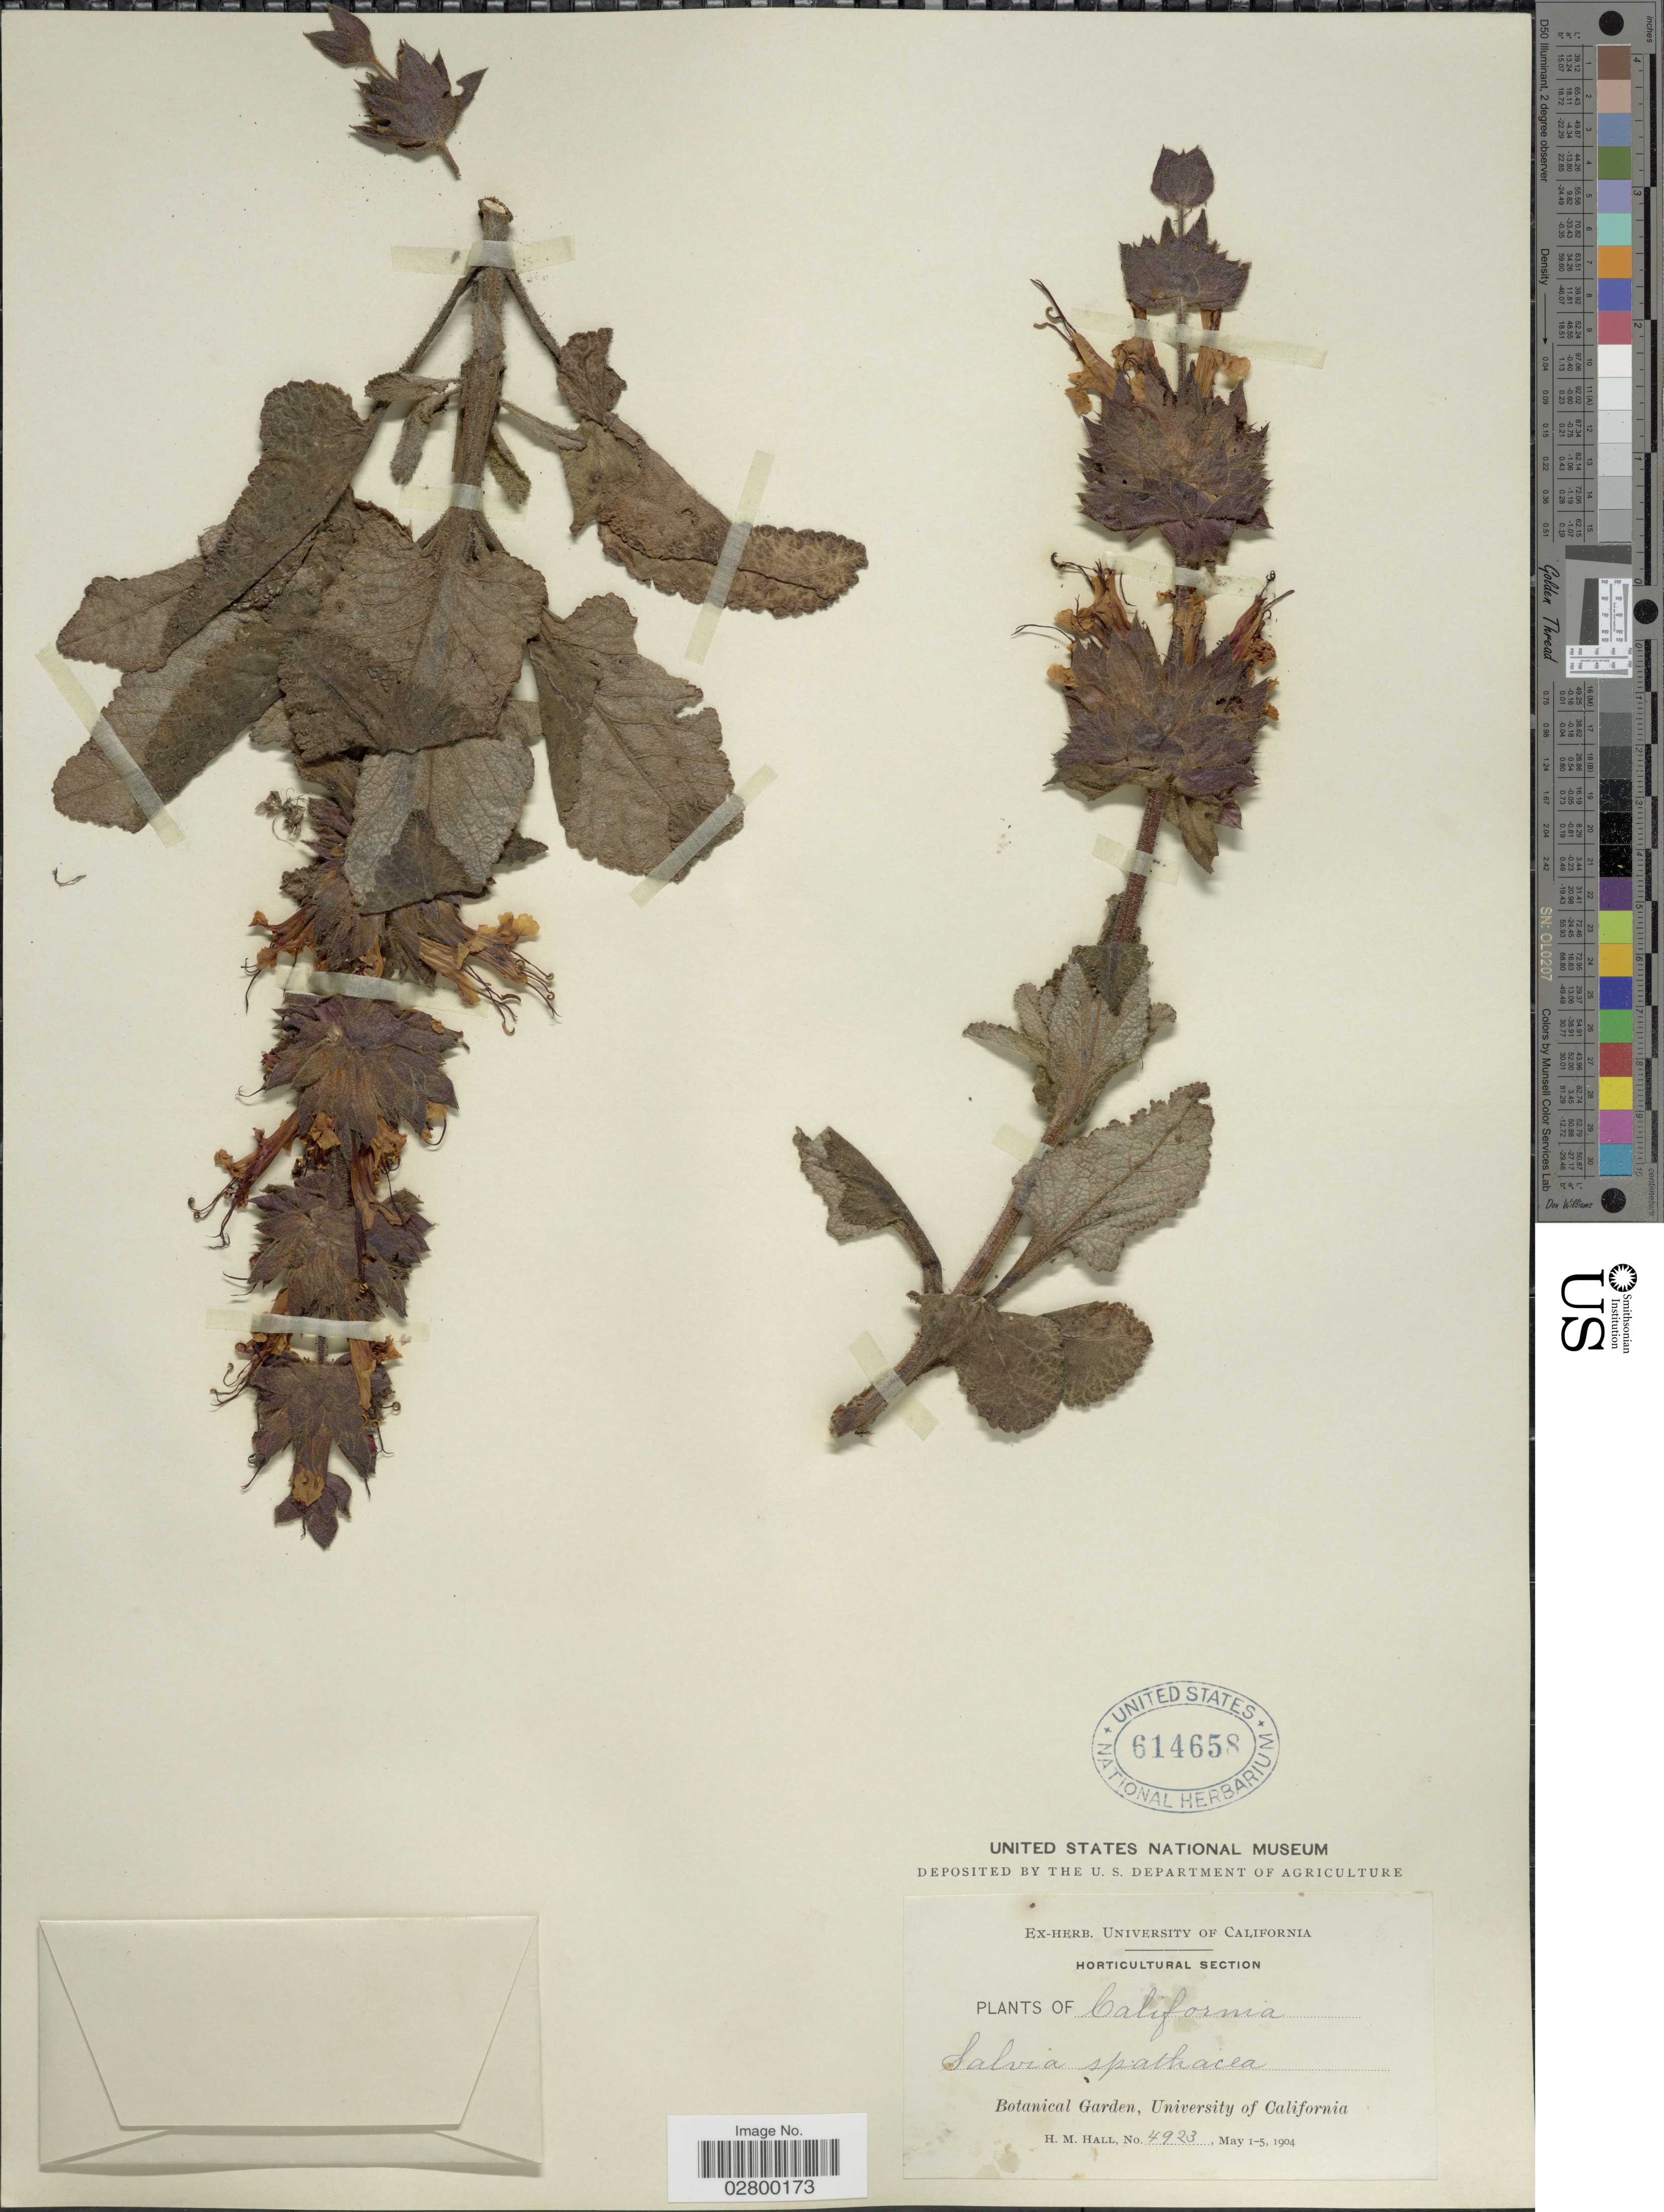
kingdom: Plantae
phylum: Tracheophyta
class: Magnoliopsida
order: Lamiales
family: Lamiaceae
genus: Salvia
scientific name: Salvia spathacea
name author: Greene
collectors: H. M. Hall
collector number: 4923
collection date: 1904-05-01/1904-05-05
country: United States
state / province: California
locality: Botanical Garden, University of California.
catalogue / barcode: US 614658